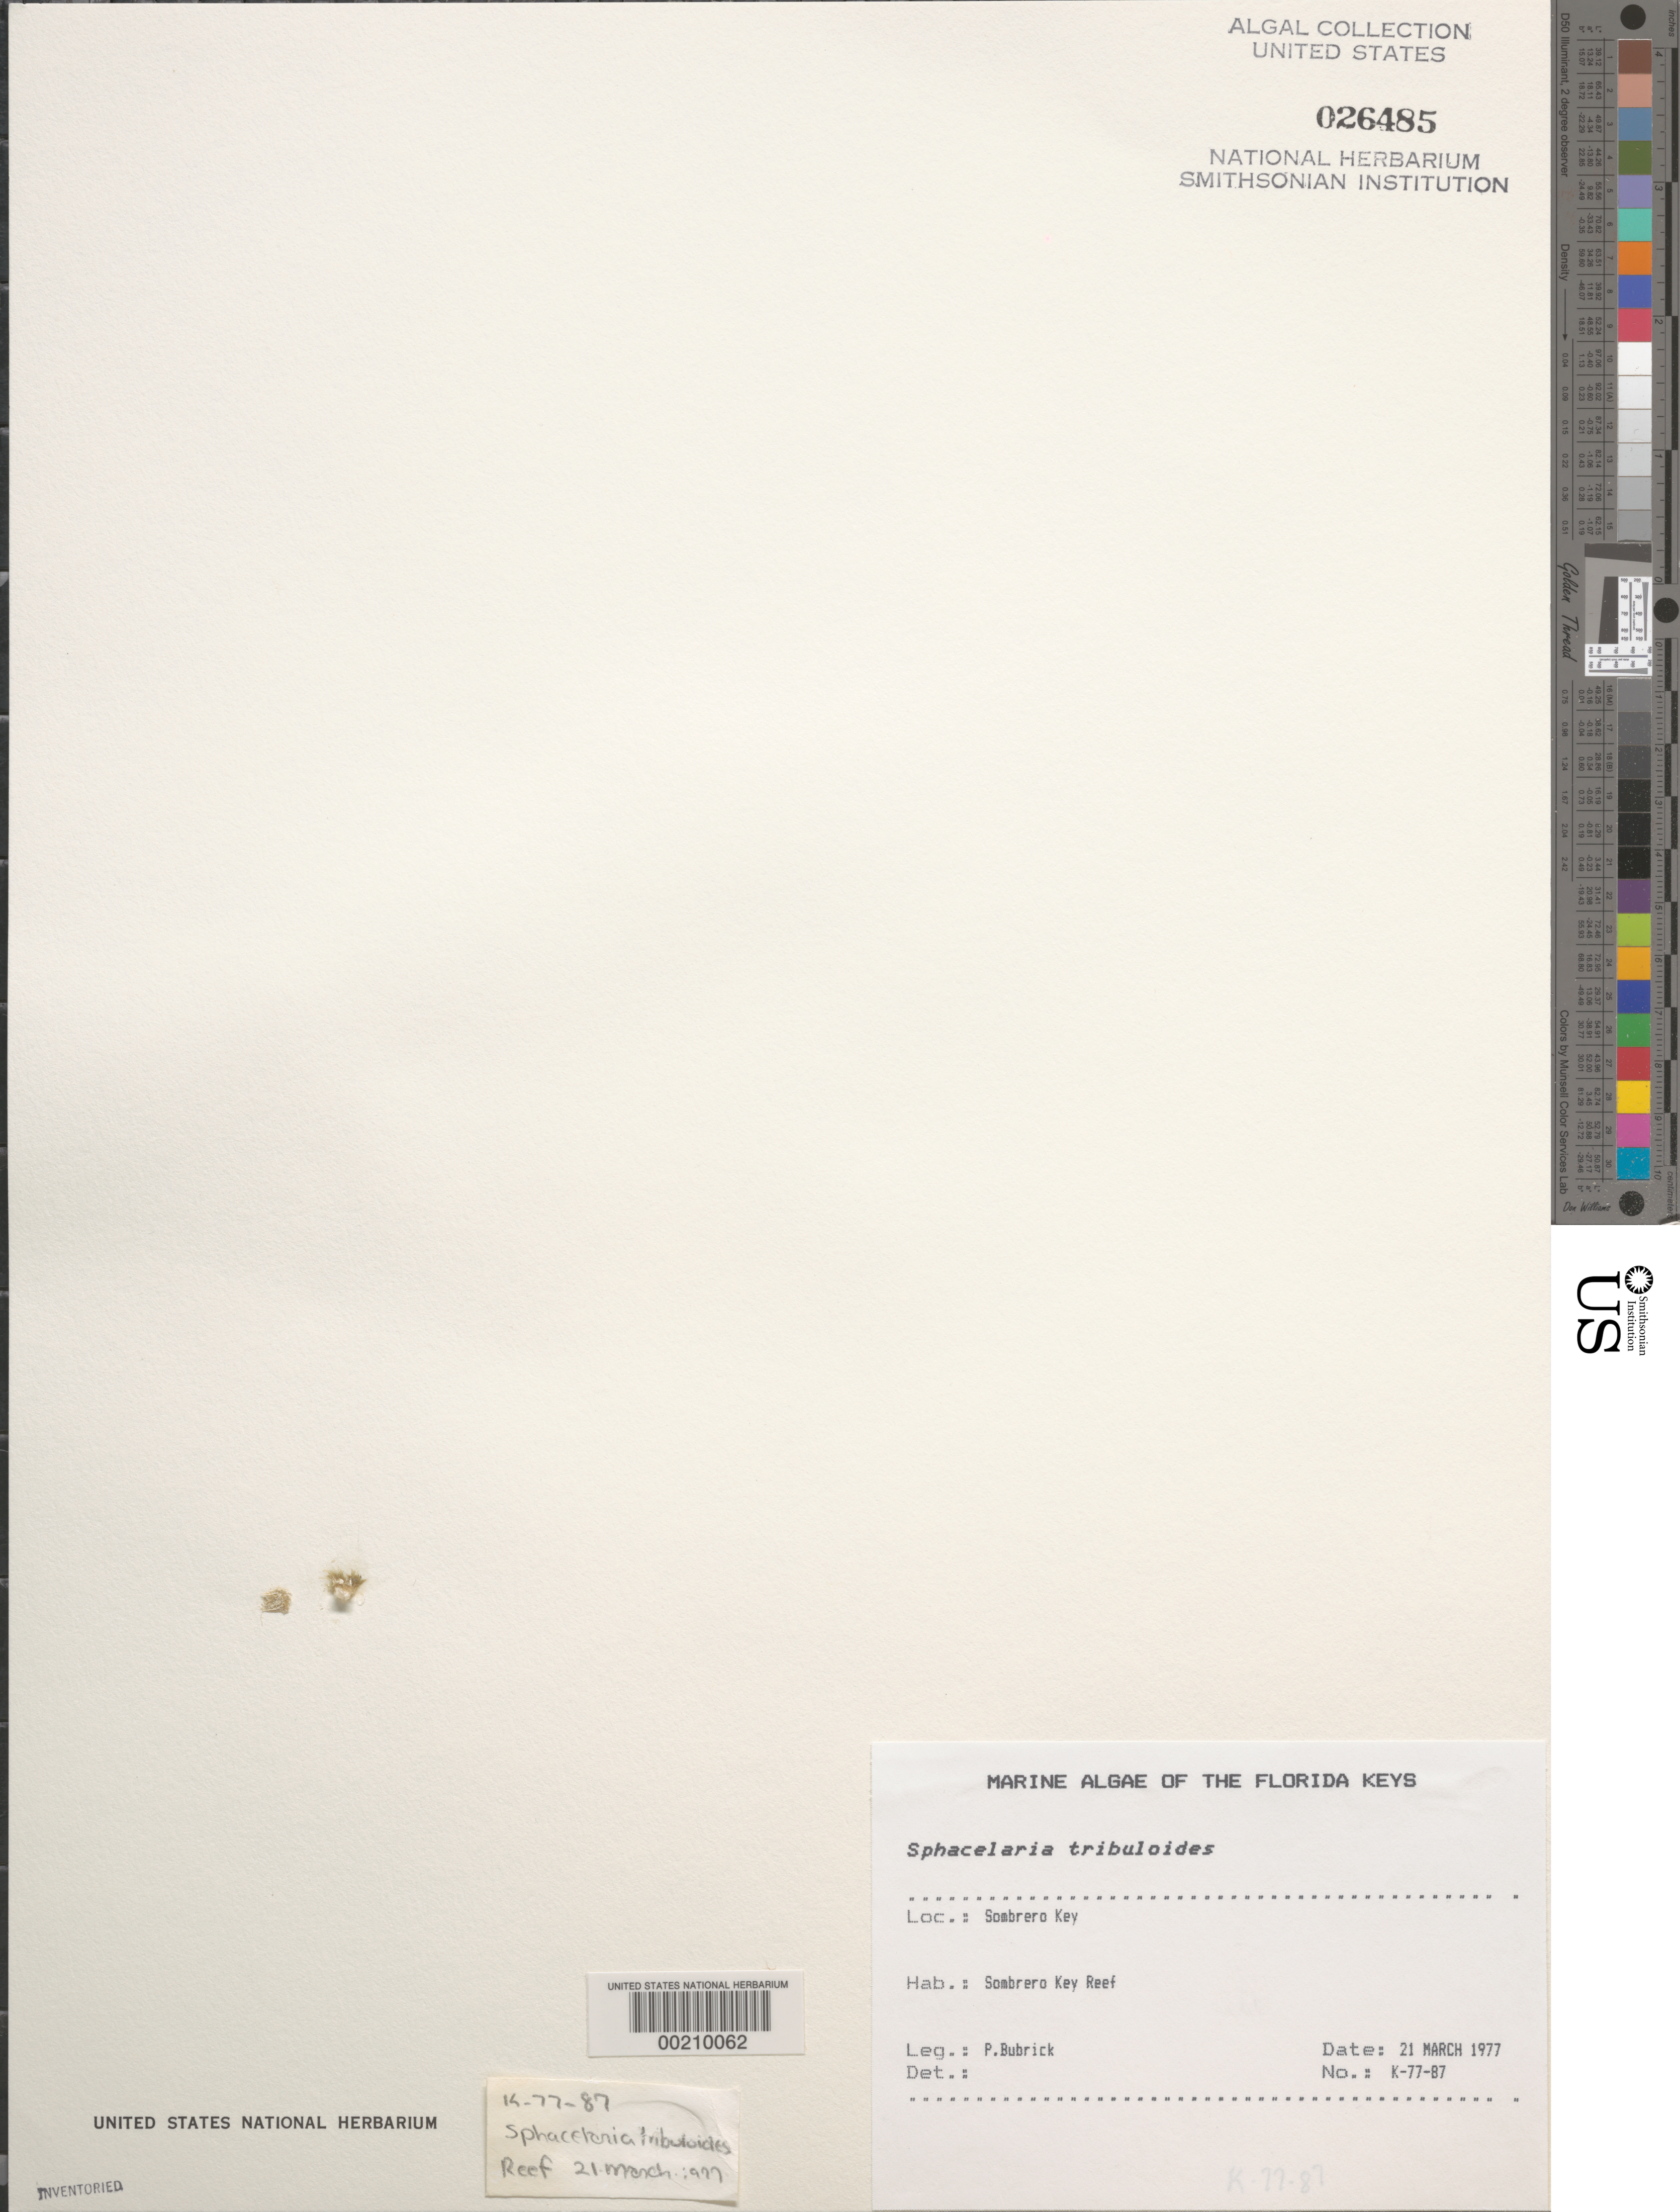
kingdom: Chromista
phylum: Ochrophyta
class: Phaeophyceae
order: Sphacelariales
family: Sphacelariaceae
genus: Sphacelaria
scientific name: Sphacelaria tribuloides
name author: Menegh.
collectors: P. Bubrick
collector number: K-77-87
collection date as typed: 21 Mar 1977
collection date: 1977-03-21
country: United States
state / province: Florida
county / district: Monroe County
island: Sombrero Key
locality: Sombrero Key Reef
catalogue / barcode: US 26485